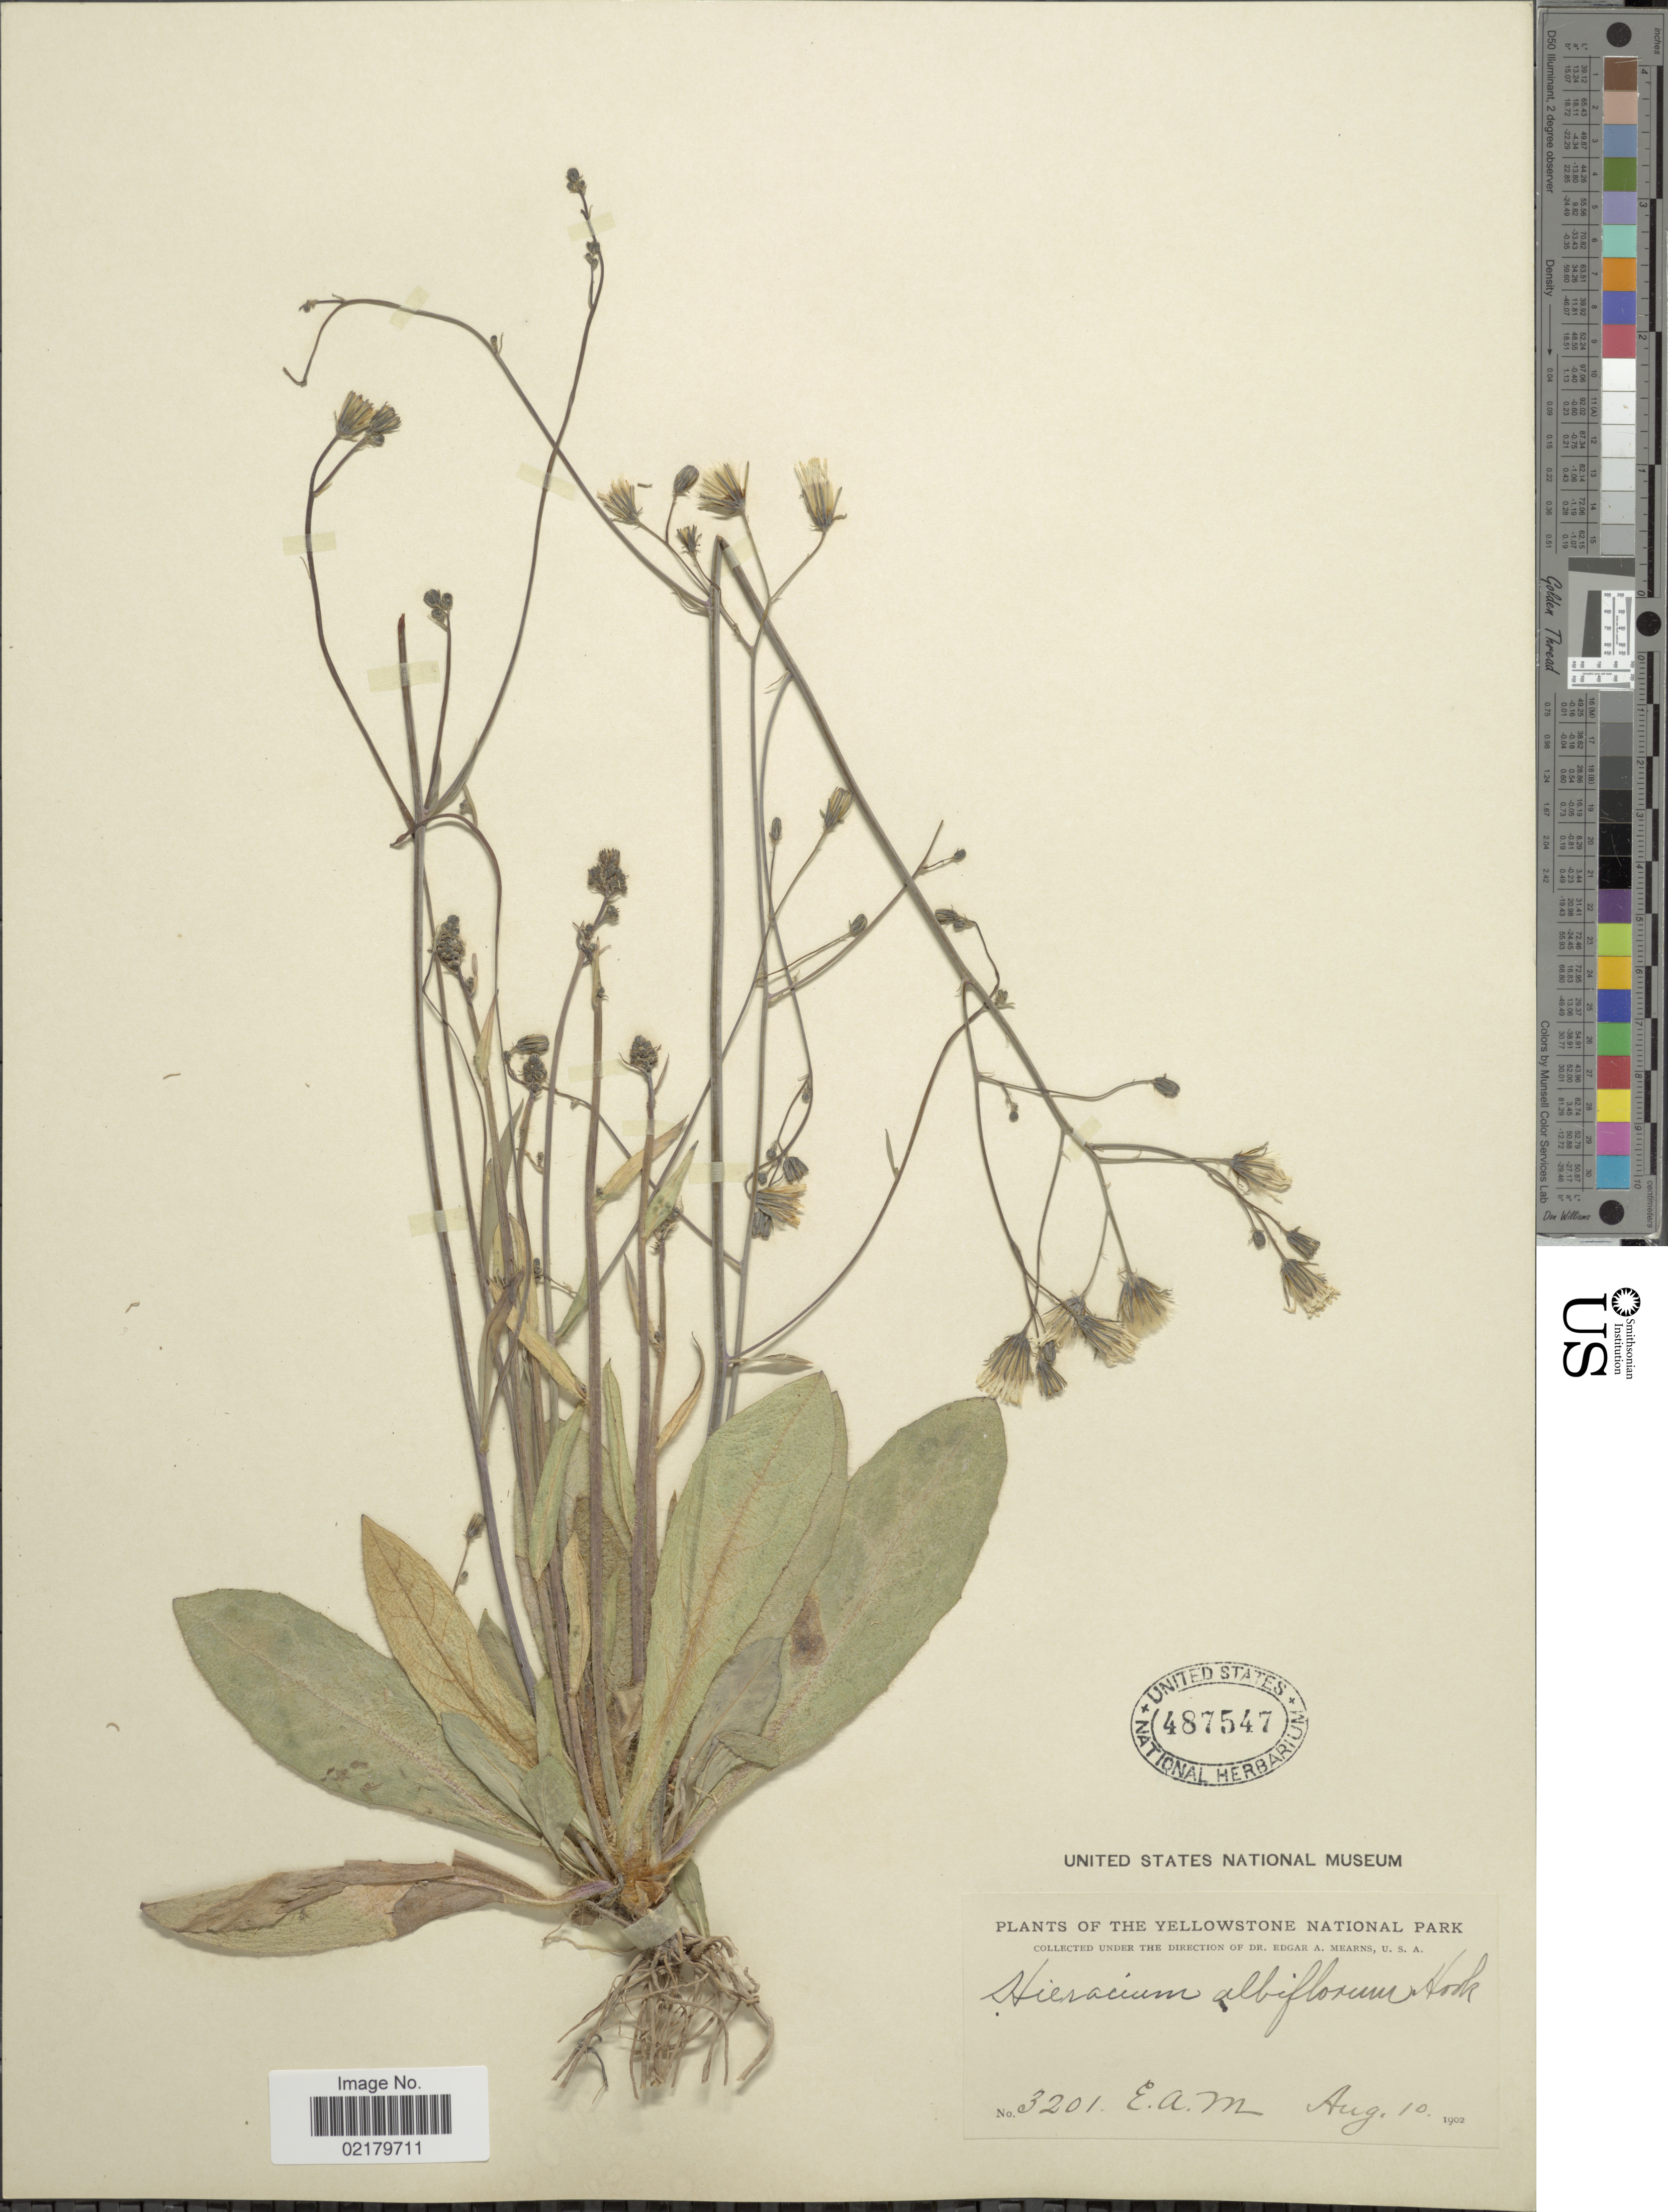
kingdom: Plantae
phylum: Tracheophyta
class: Magnoliopsida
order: Asterales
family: Asteraceae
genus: Hieracium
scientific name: Hieracium albiflorum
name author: Hook.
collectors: E. A. Mearns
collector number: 3201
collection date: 1902-08-10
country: United States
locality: The Yellowstone National Park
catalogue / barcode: US 487547